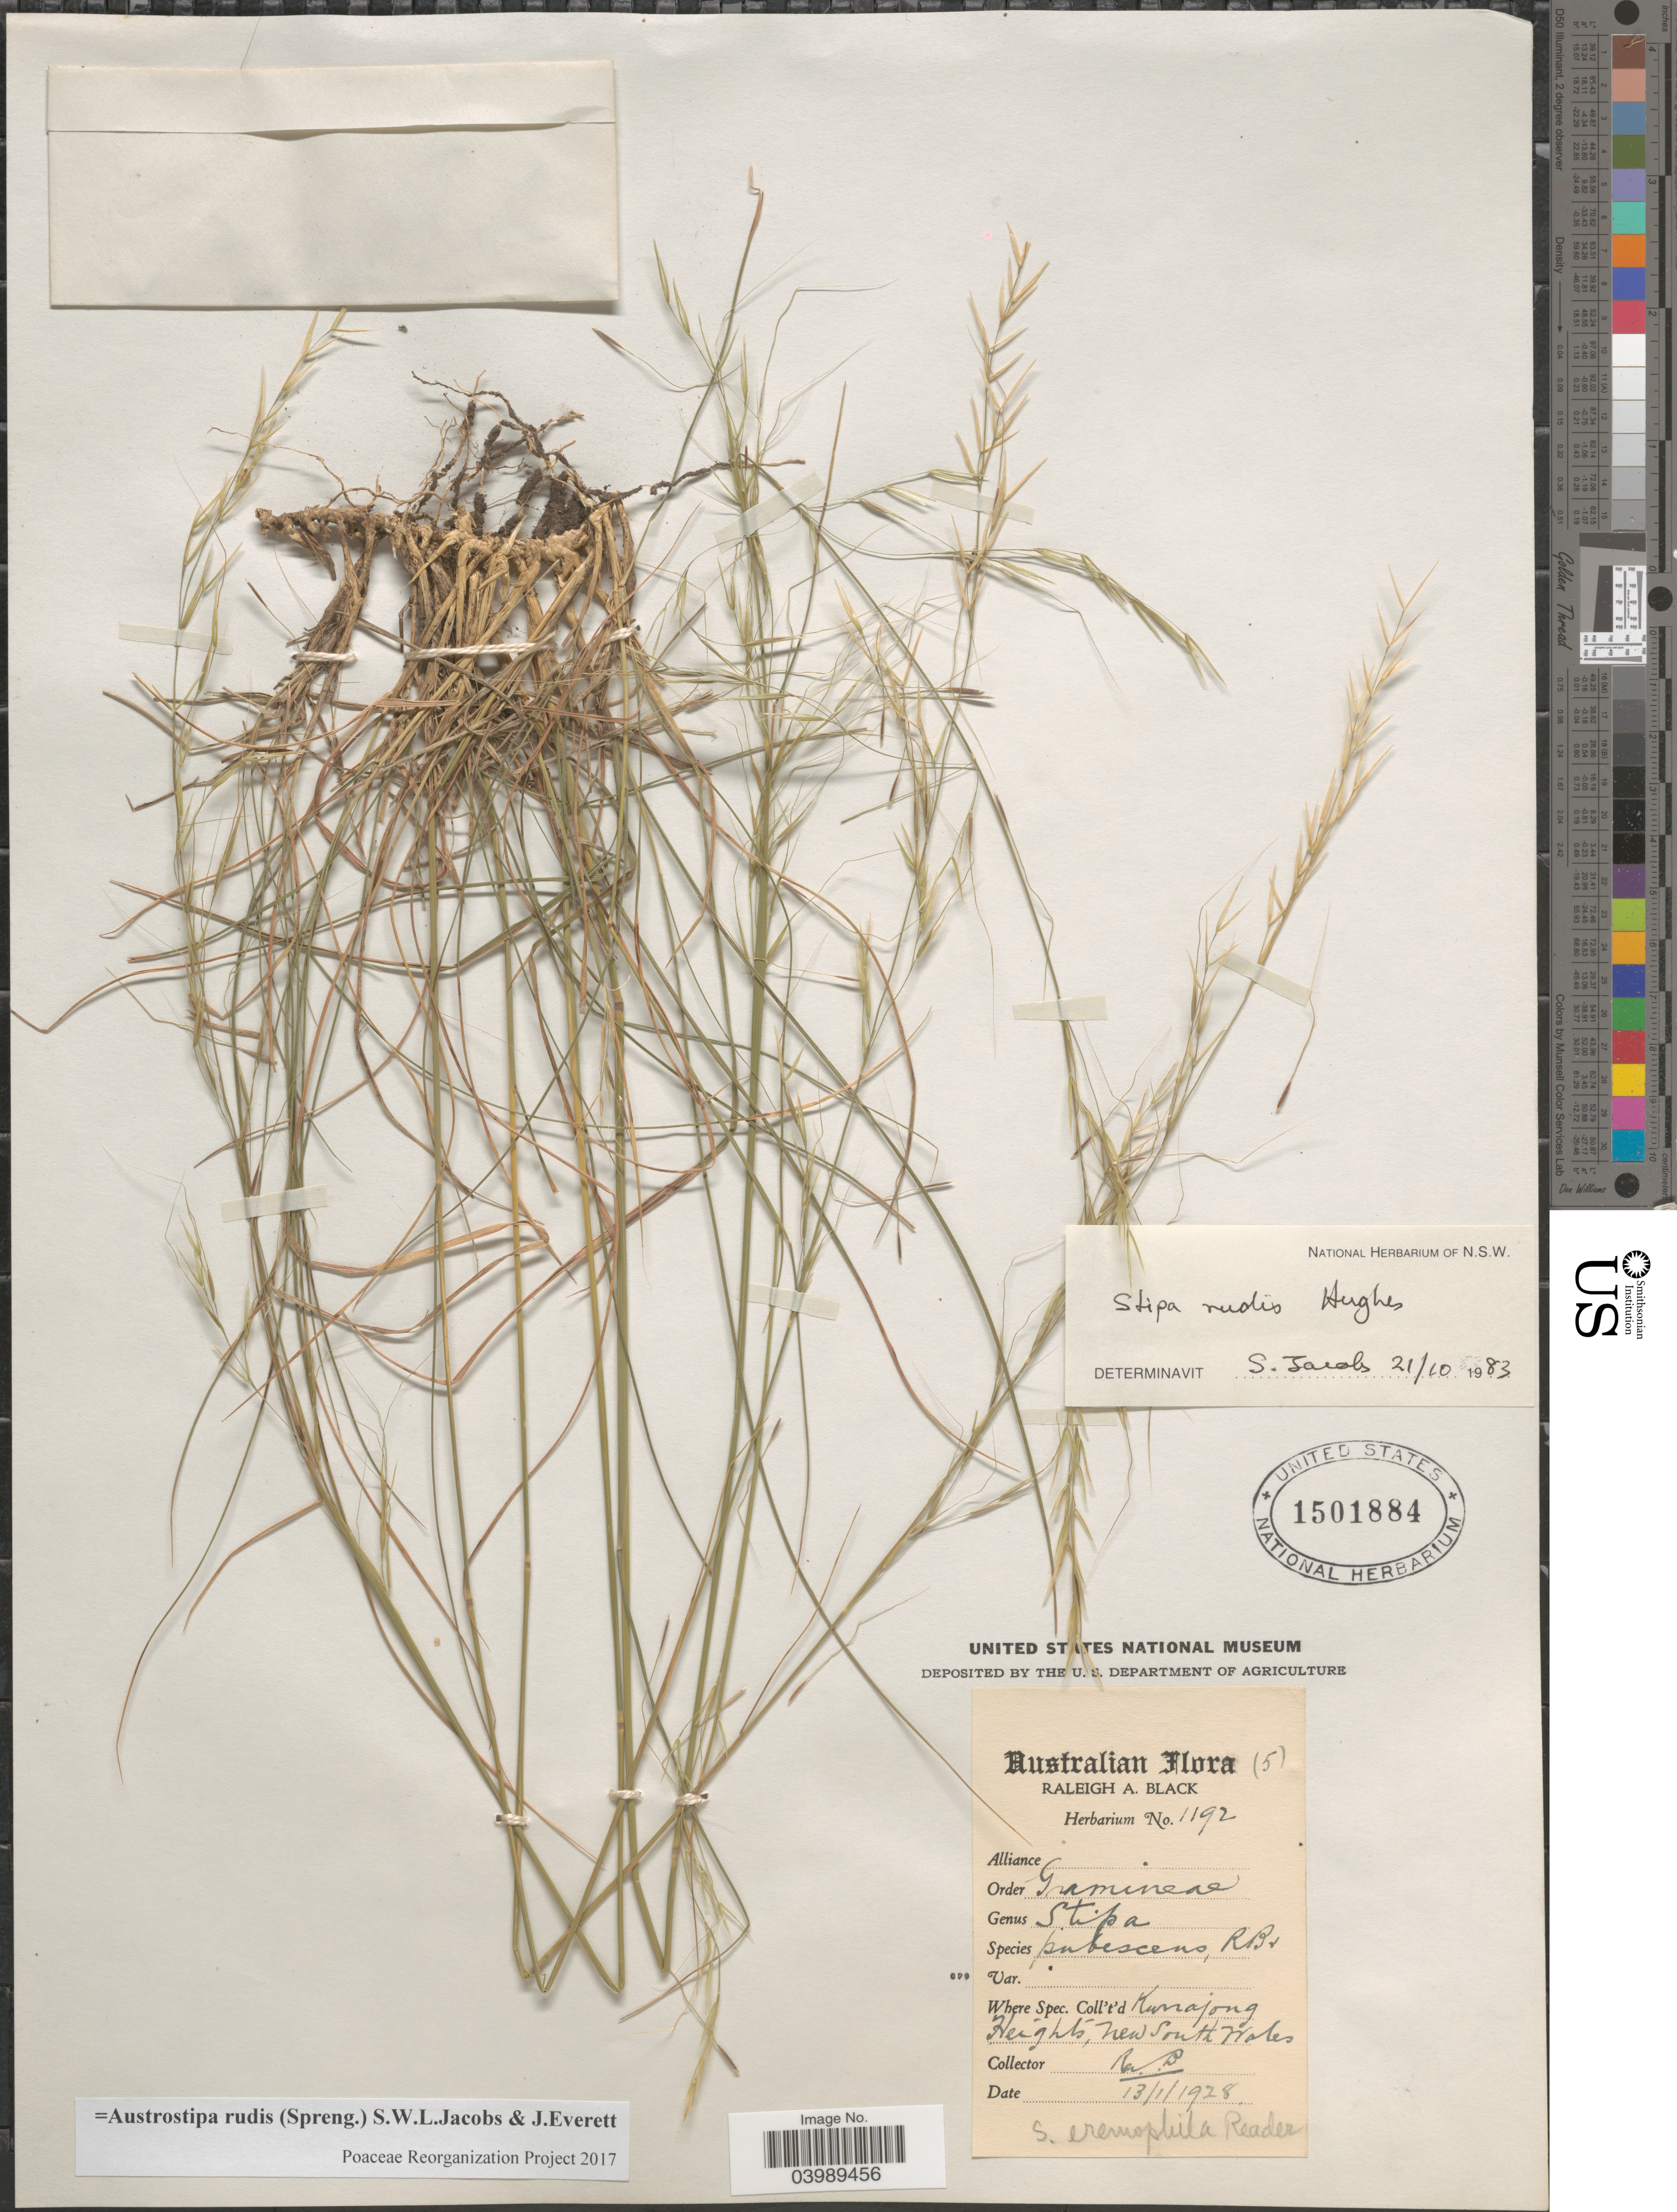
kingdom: Plantae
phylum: Tracheophyta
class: Liliopsida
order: Poales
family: Poaceae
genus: Austrostipa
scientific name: Austrostipa rudis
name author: (Spreng.) S.W.L. Jacobs & J. Everett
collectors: R. A. Black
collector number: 1192/5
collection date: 1928-01-13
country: Australia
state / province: New South Wales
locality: Kurrajong Heights.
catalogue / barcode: US 1501884